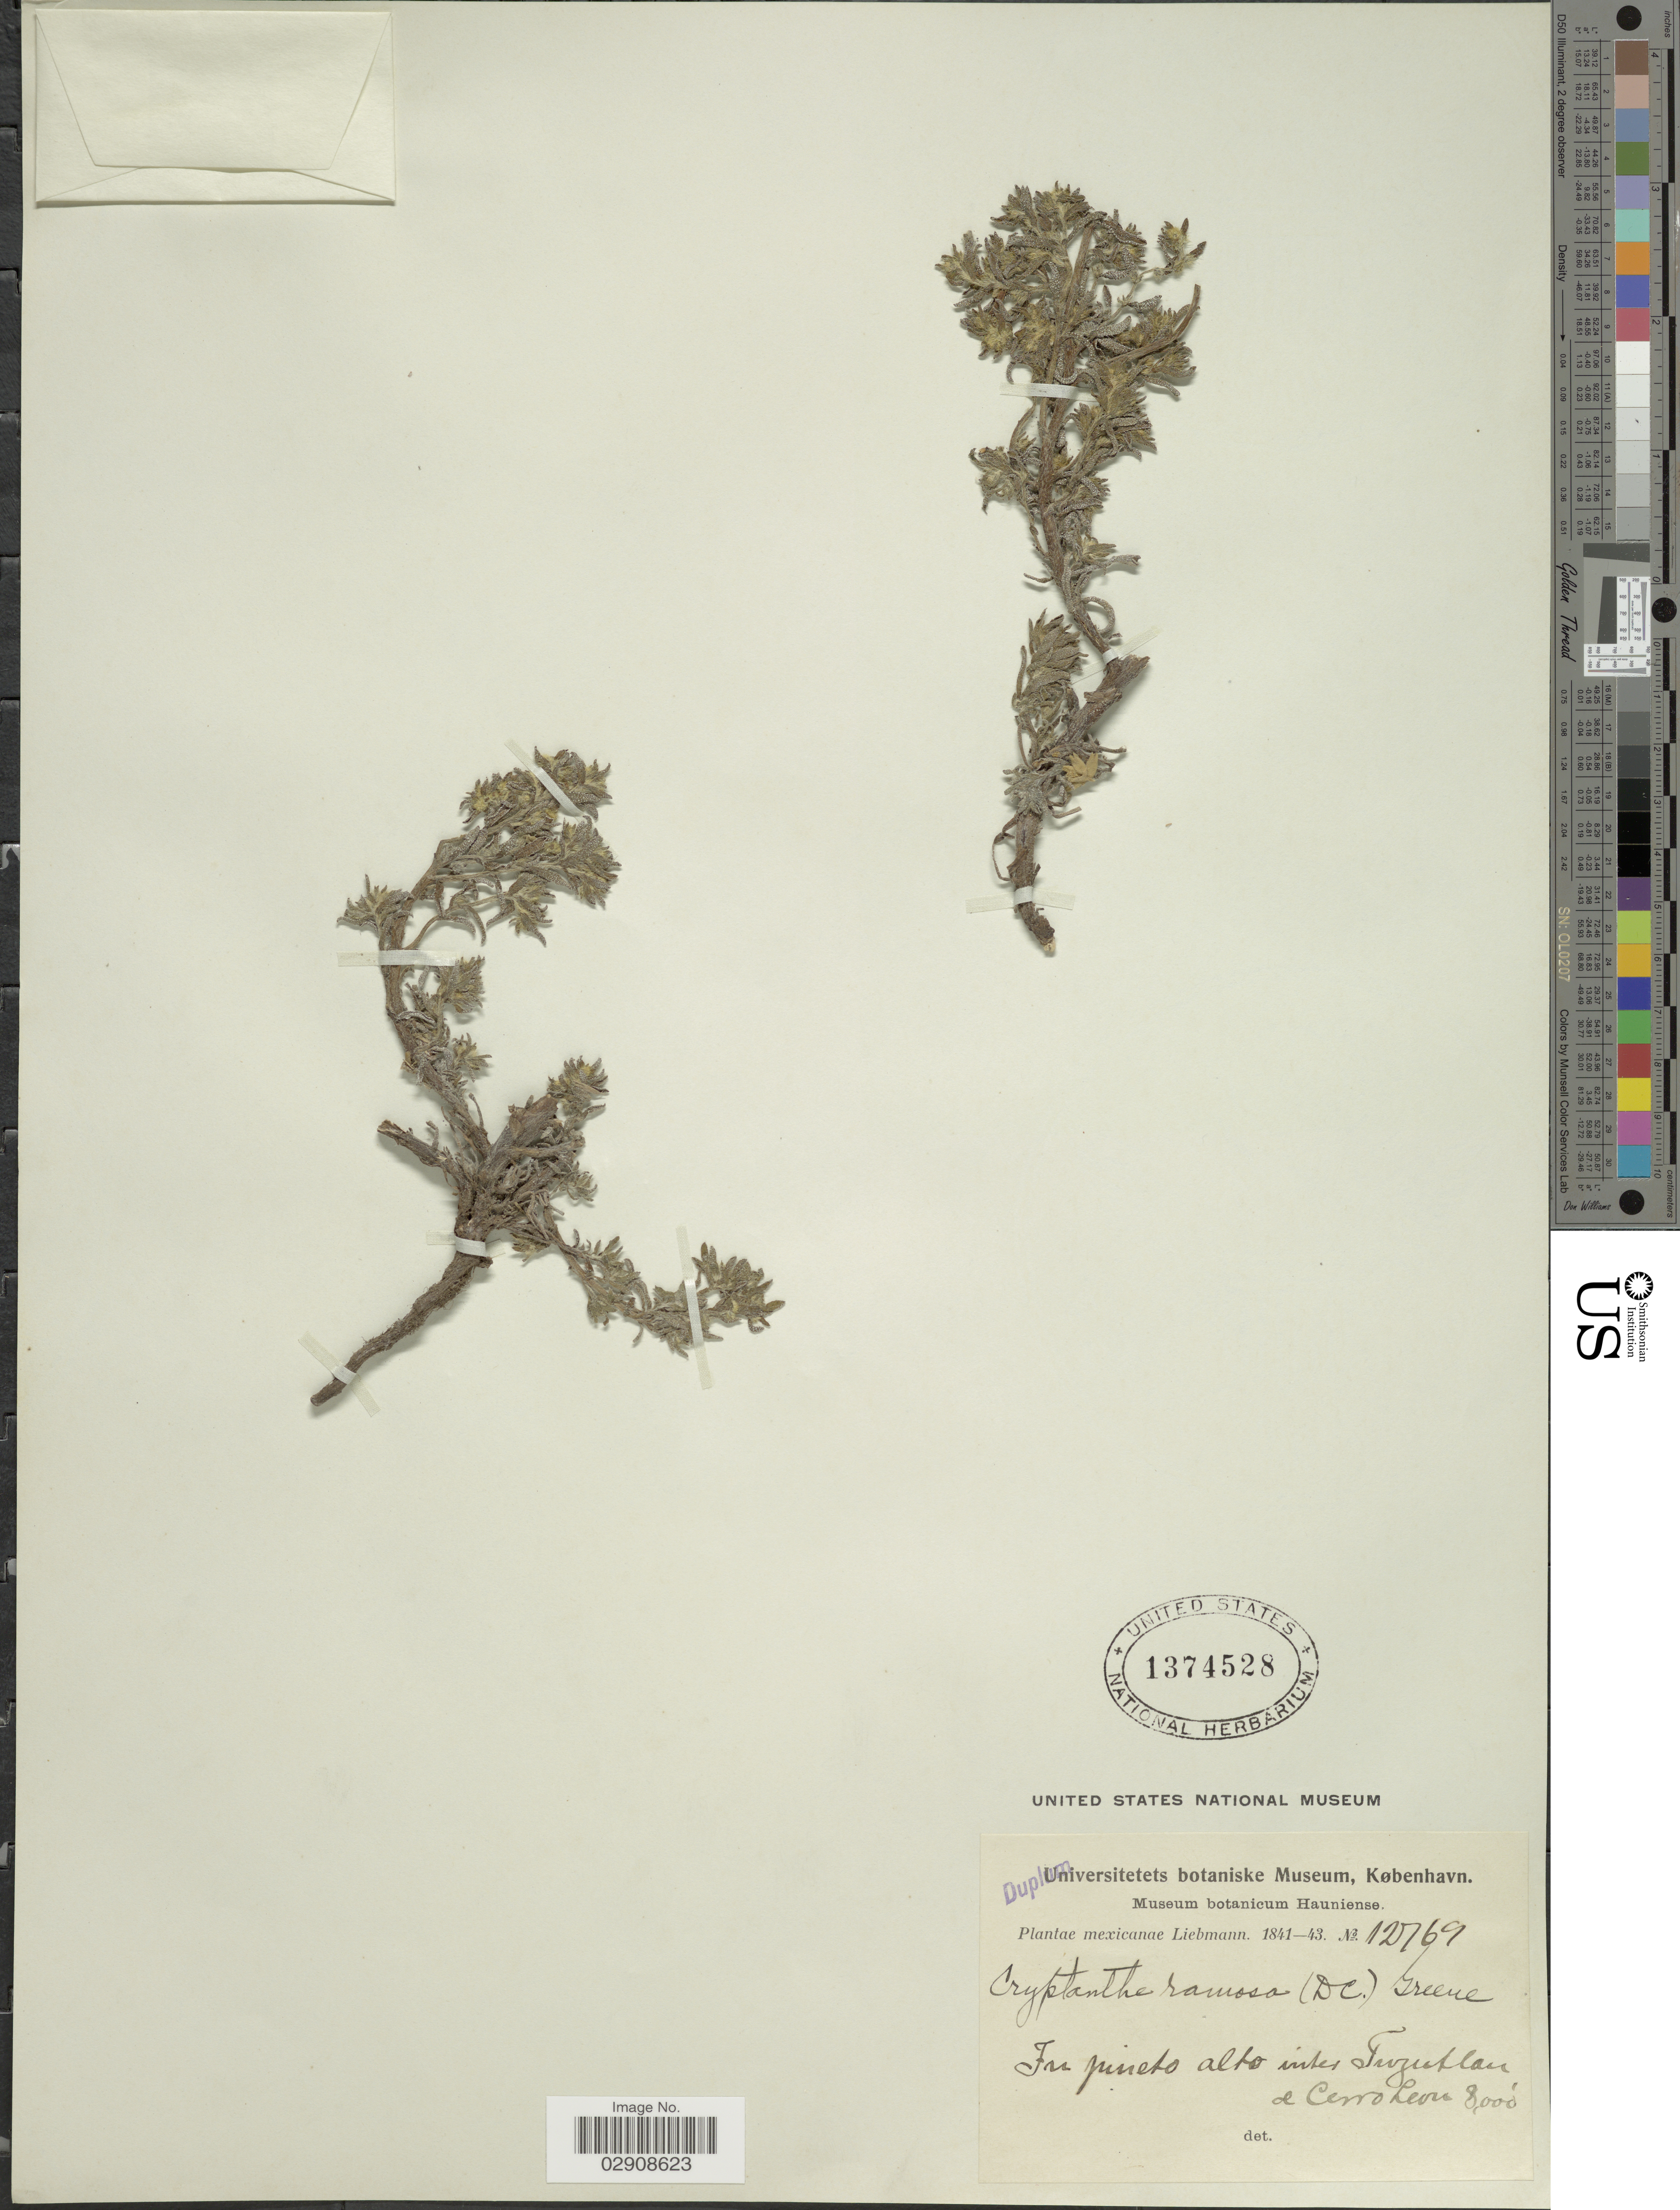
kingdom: Plantae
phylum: Tracheophyta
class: Magnoliopsida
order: Boraginales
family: Boraginaceae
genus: Cryptantha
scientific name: Cryptantha albida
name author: (Kunth) I.M. Johnst.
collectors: Liebmann, --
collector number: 12769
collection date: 1841/1843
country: Mexico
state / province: Oaxaca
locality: Mexicanae. In pineto alto inter Tuzutlan de Cerro Leon.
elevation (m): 2438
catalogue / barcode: US 1374528